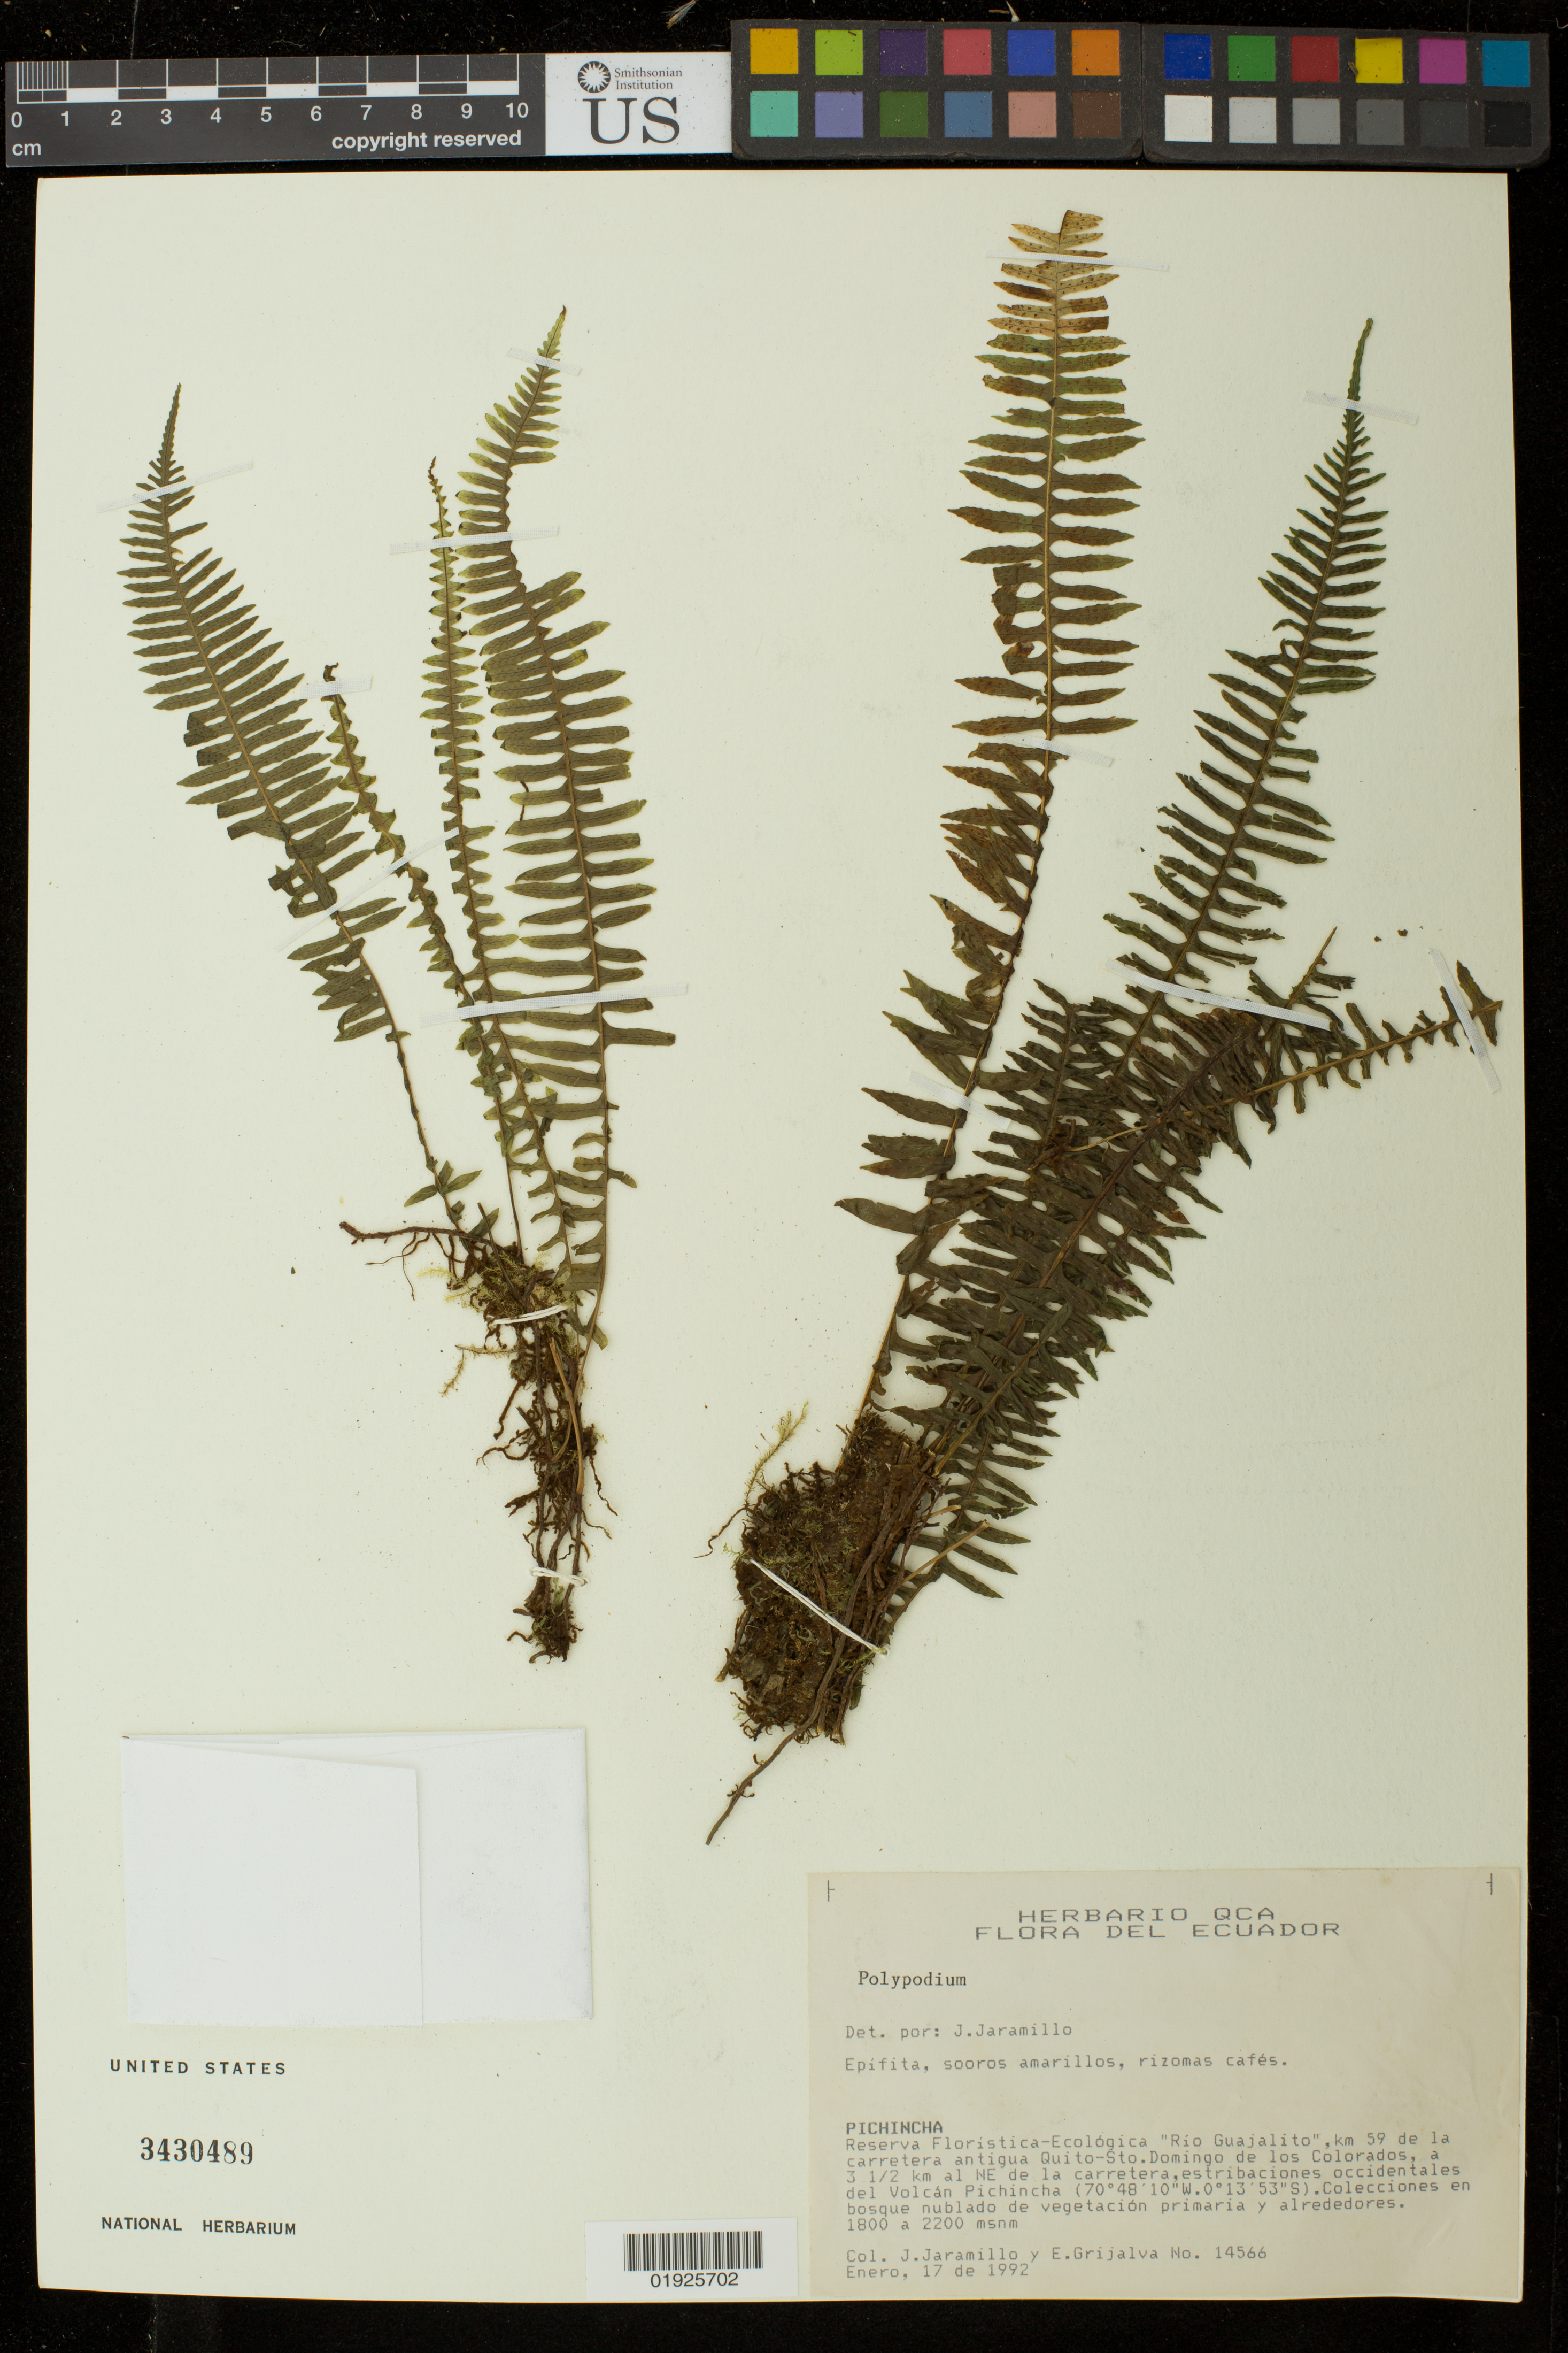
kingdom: Plantae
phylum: Tracheophyta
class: Polypodiopsida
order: Polypodiales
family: Polypodiaceae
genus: Polypodium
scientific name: Polypodium sp.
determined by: Jaramillo, J. L., (ECUADOR)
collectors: J. L. Jaramillo & E. Grijalva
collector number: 14566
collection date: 1992-01-17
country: Ecuador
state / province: Pichincha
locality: Reserva Floristica-Ecologica "Rio Guajalito", km 59 de la carretera antigua Quito-Sto. Domingo de los Colorados, a 3 1/2 km al NE de la carretera, estribaciones occidentales del Volcan Pichincha.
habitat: Bosque nublado de vegetacion primaria y alrededores.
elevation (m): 1800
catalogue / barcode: US 3430489